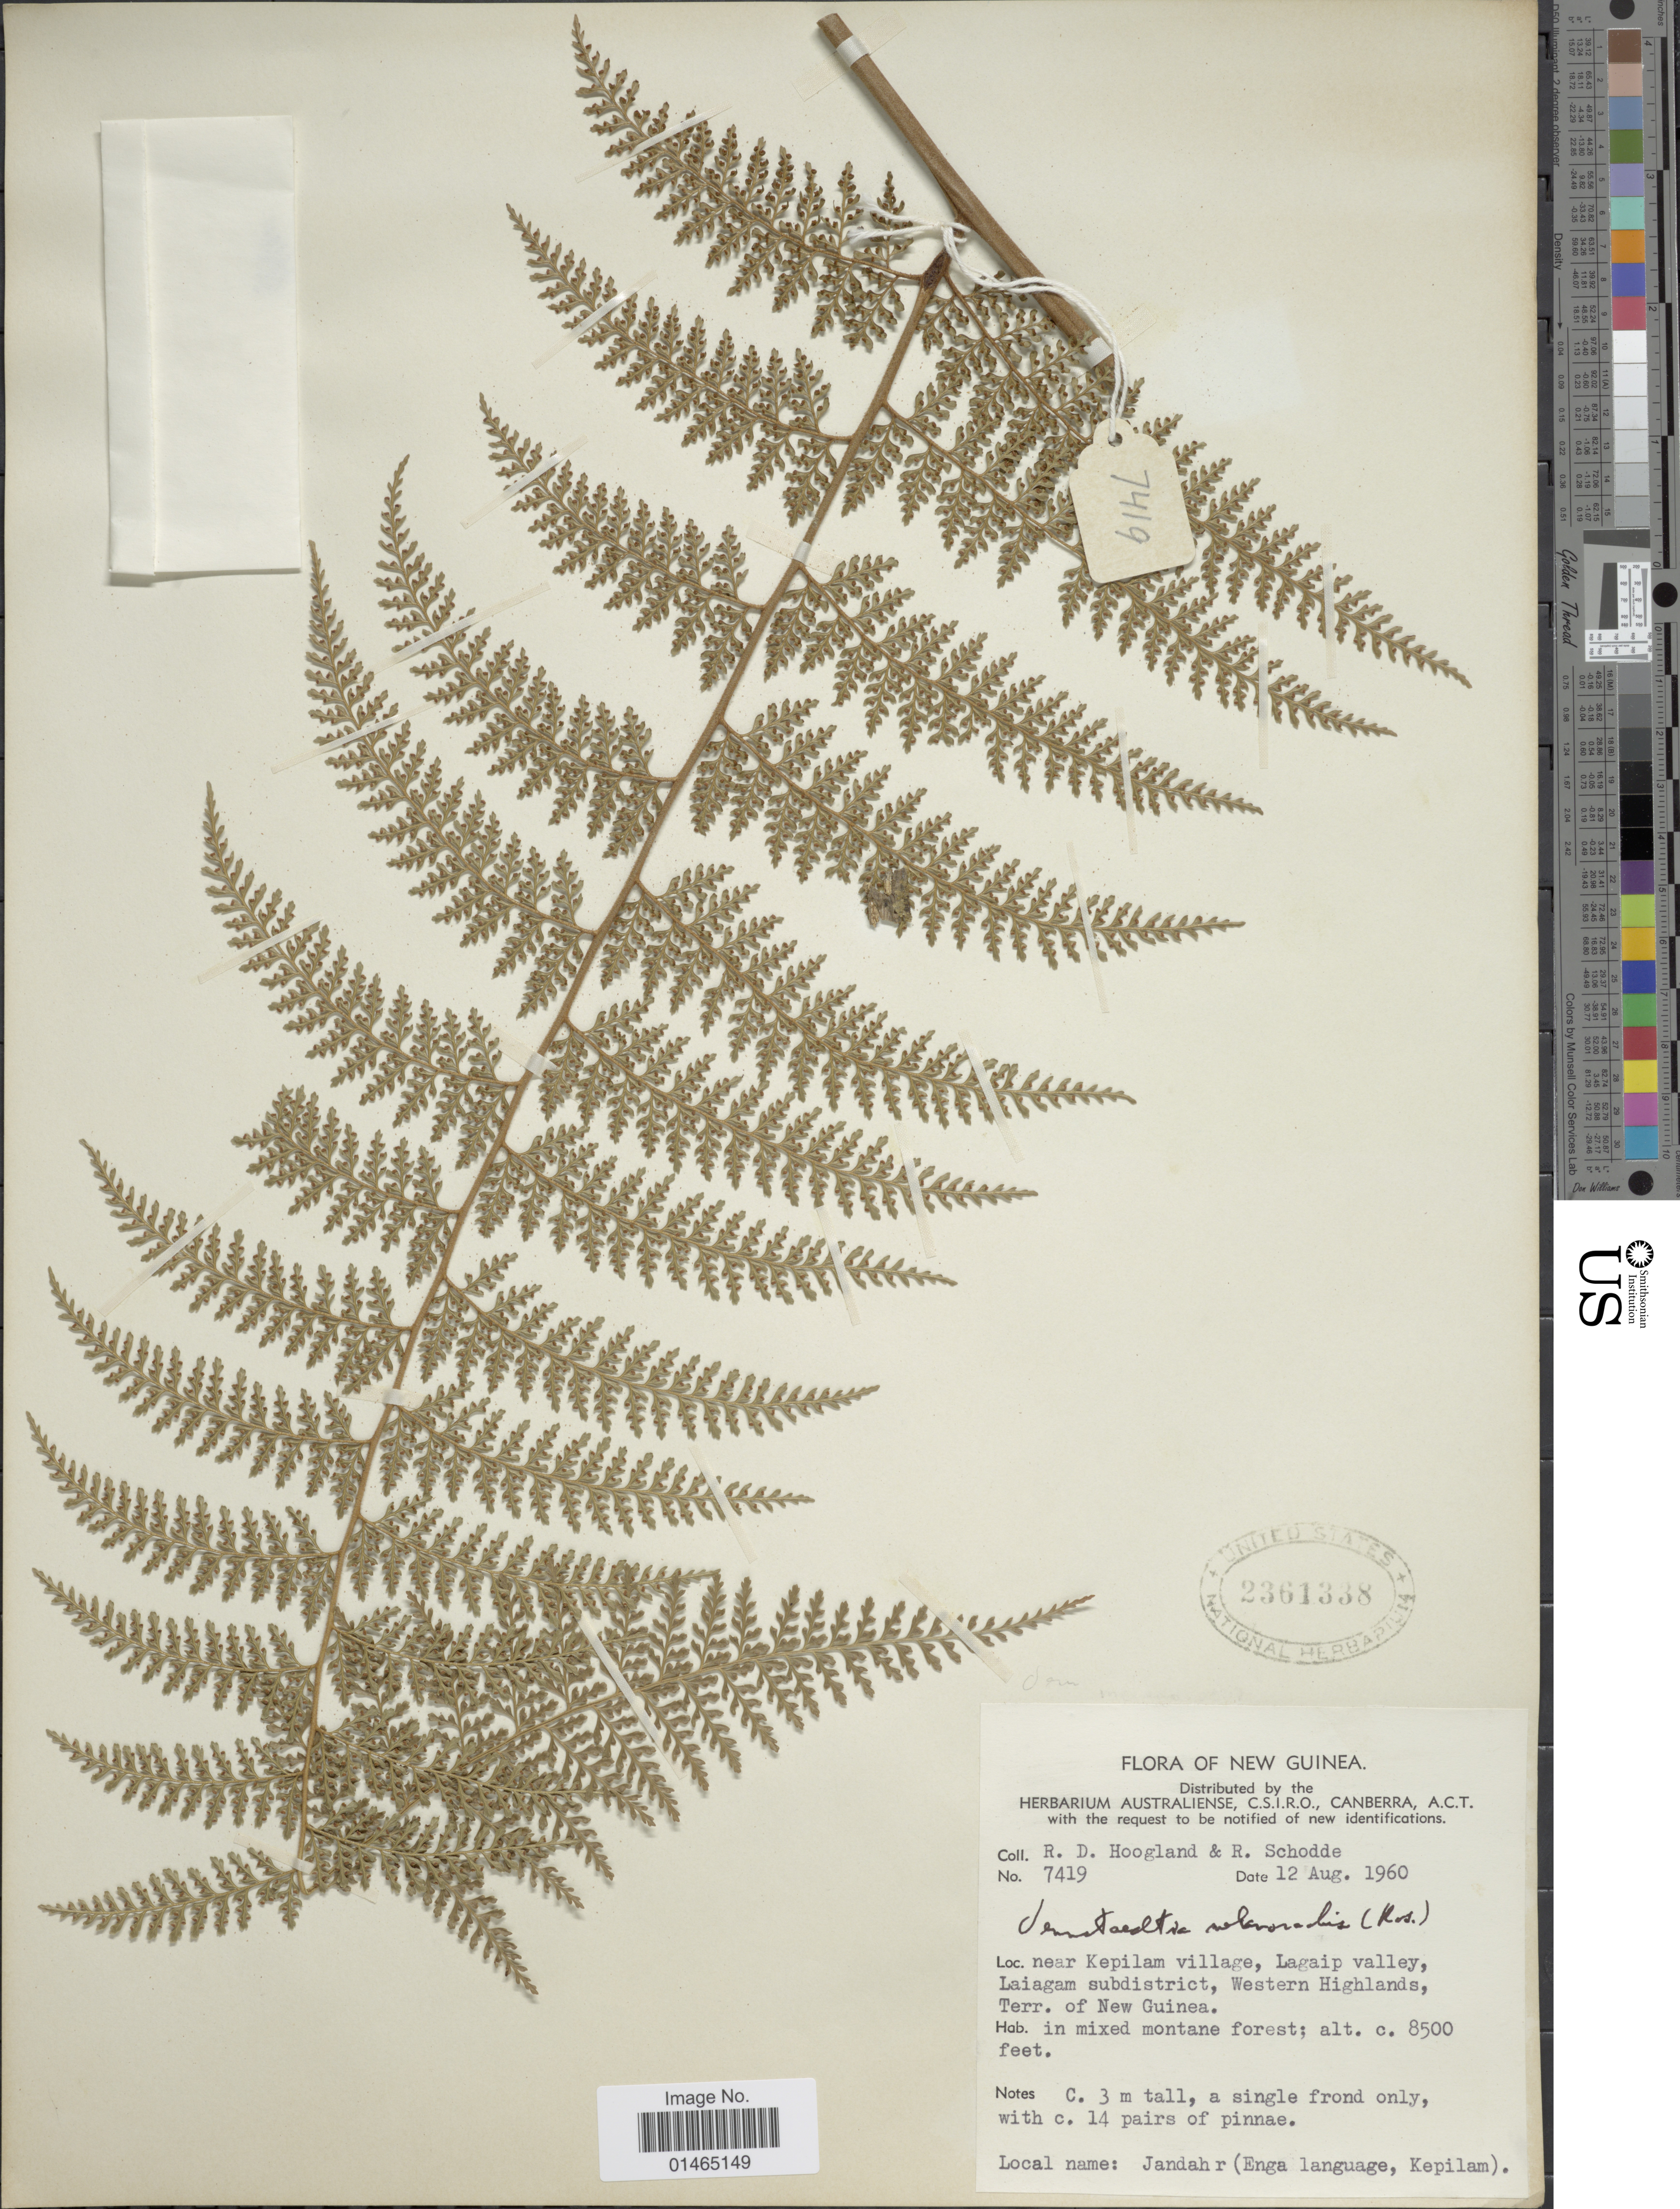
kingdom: Plantae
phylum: Tracheophyta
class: Polypodiopsida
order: Polypodiales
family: Dennstaedtiaceae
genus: Dennstaedtia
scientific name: Dennstaedtia melanorachis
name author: Rosenst.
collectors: R. D. Hoogland & R. Schodde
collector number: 7419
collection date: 1960-08-12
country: Papua New Guinea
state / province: Western Highlands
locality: Near Kepilam village, Lagaip valley, Laiagam subdistrict, Terr. of New Guinea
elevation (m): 2591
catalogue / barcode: US 2361338